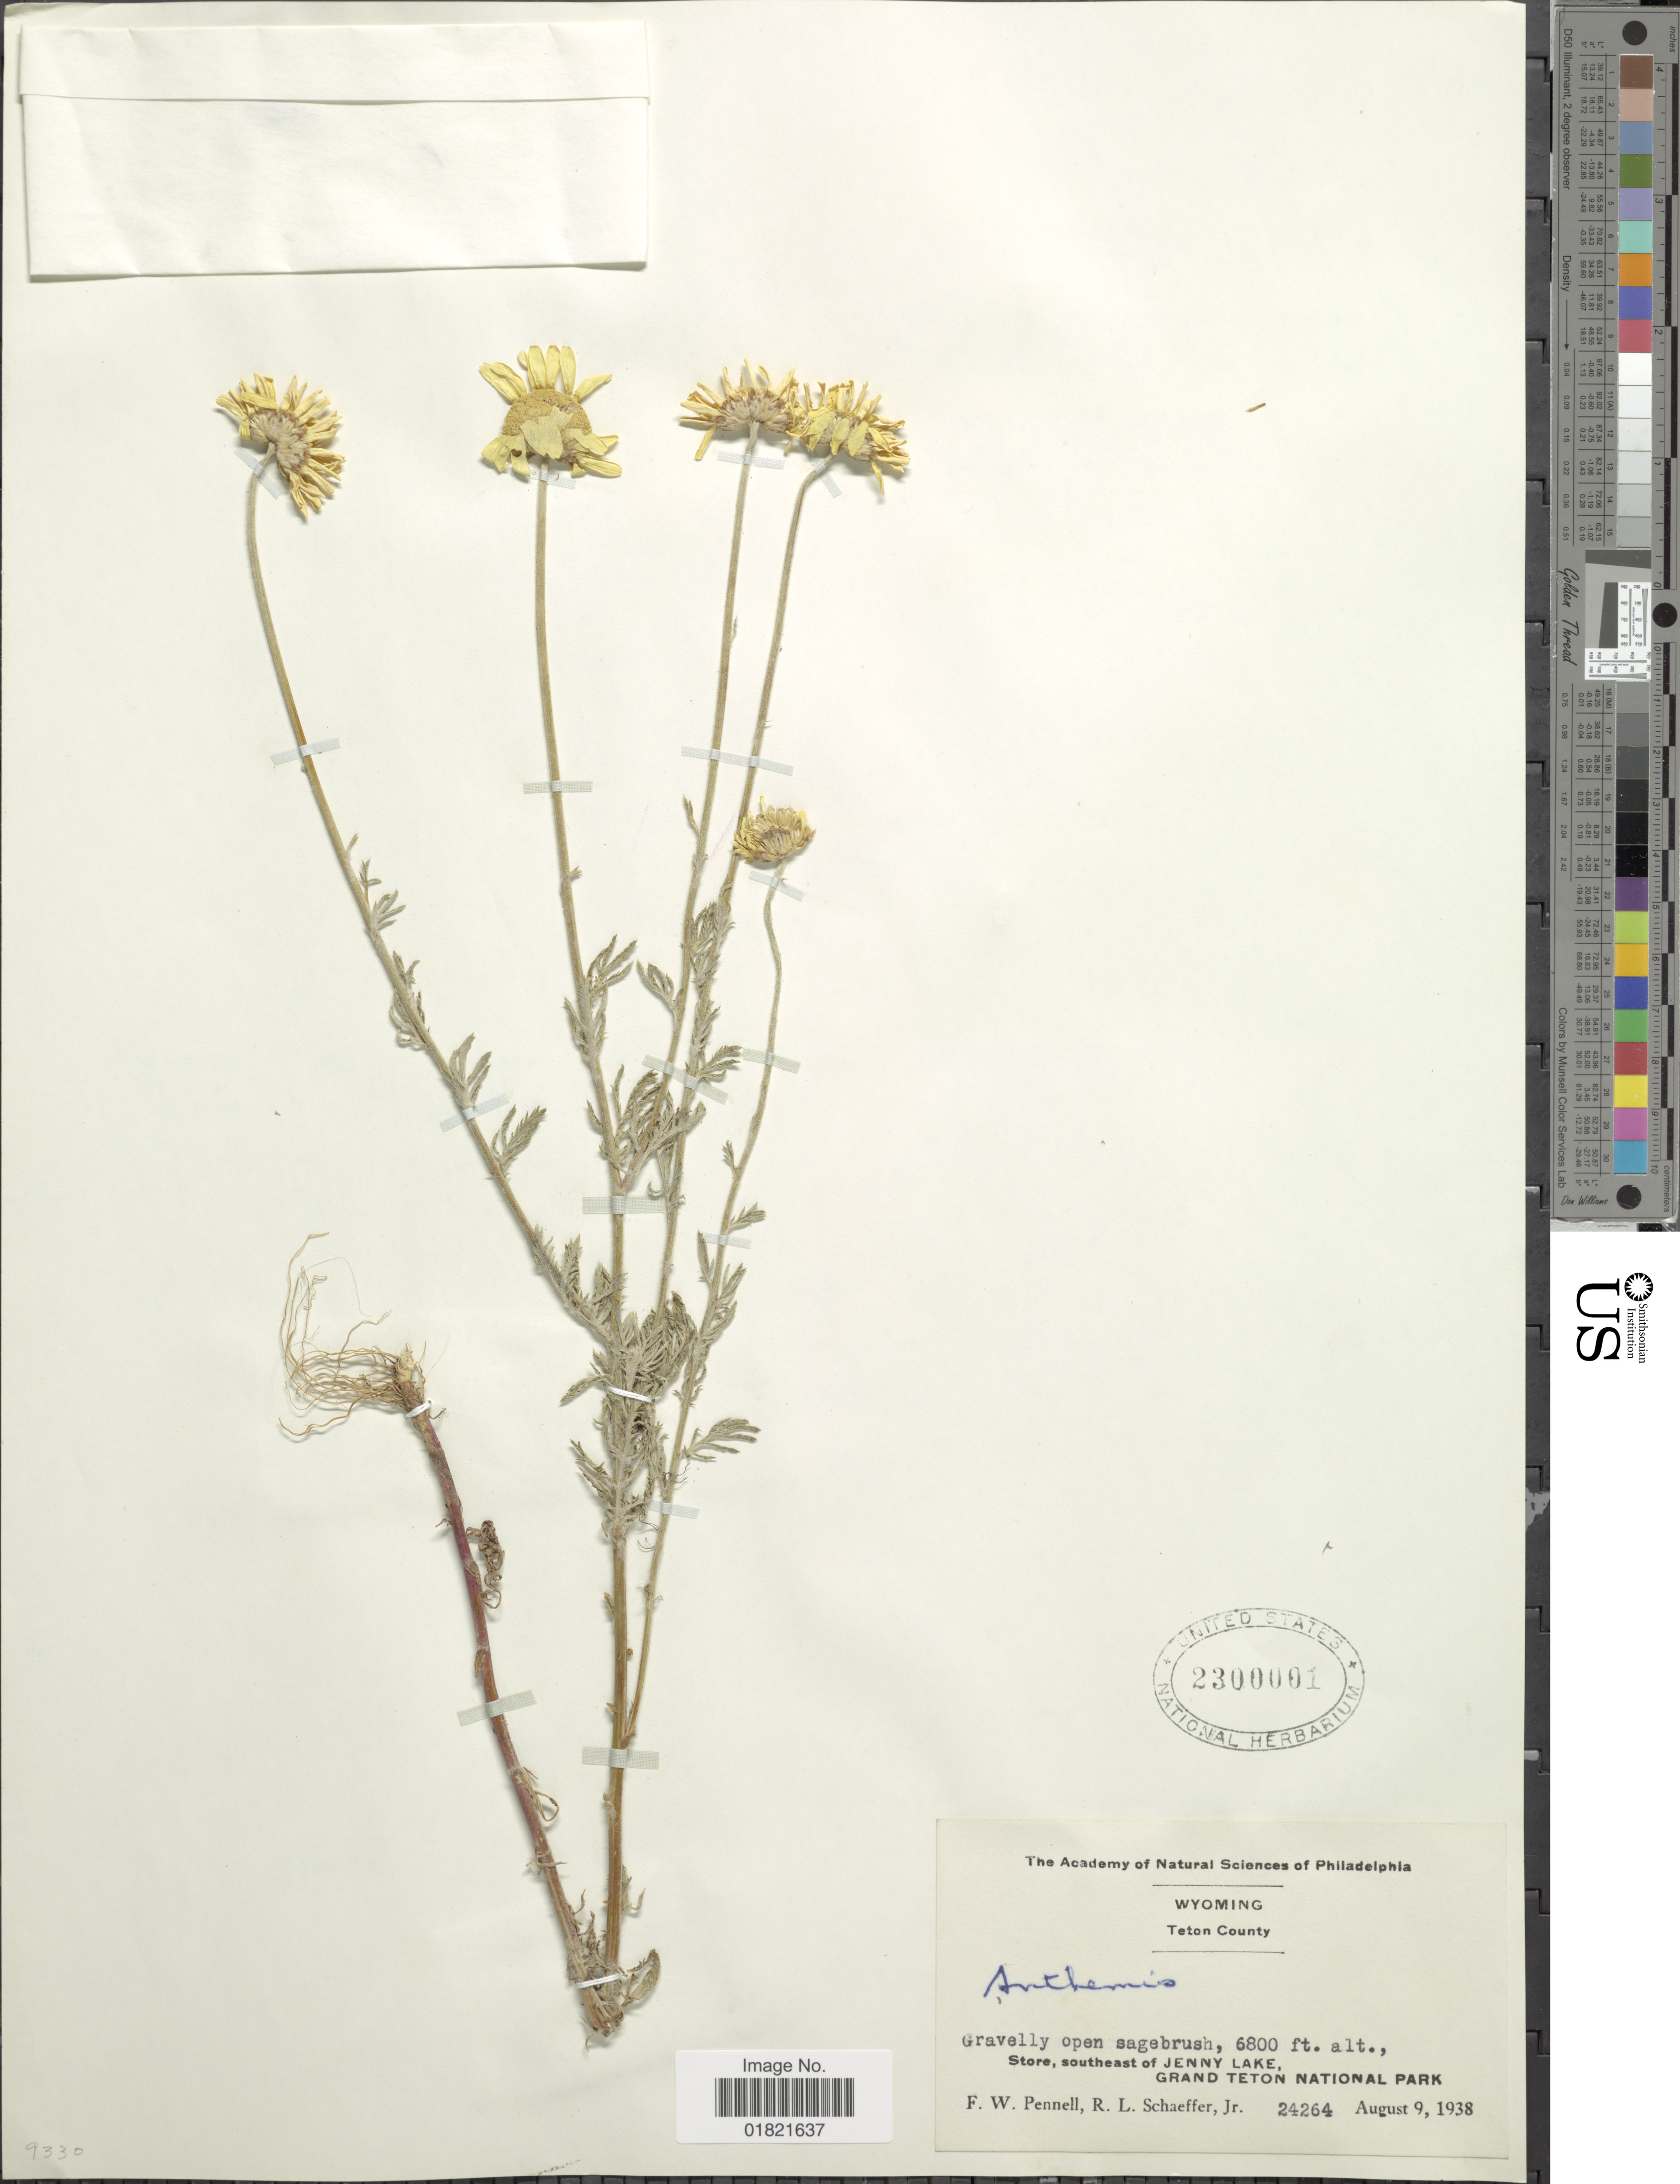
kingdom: Plantae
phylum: Tracheophyta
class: Magnoliopsida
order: Asterales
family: Asteraceae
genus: Anthemis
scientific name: Anthemis sp.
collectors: F. W. Pennell & R. L. Schaeffer Jr.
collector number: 24264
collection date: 1938-08-09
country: United States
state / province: Wyoming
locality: Teton County, Store, southeast of Jenny Lake, Grand Teton National Park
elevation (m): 2073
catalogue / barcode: US 2300001